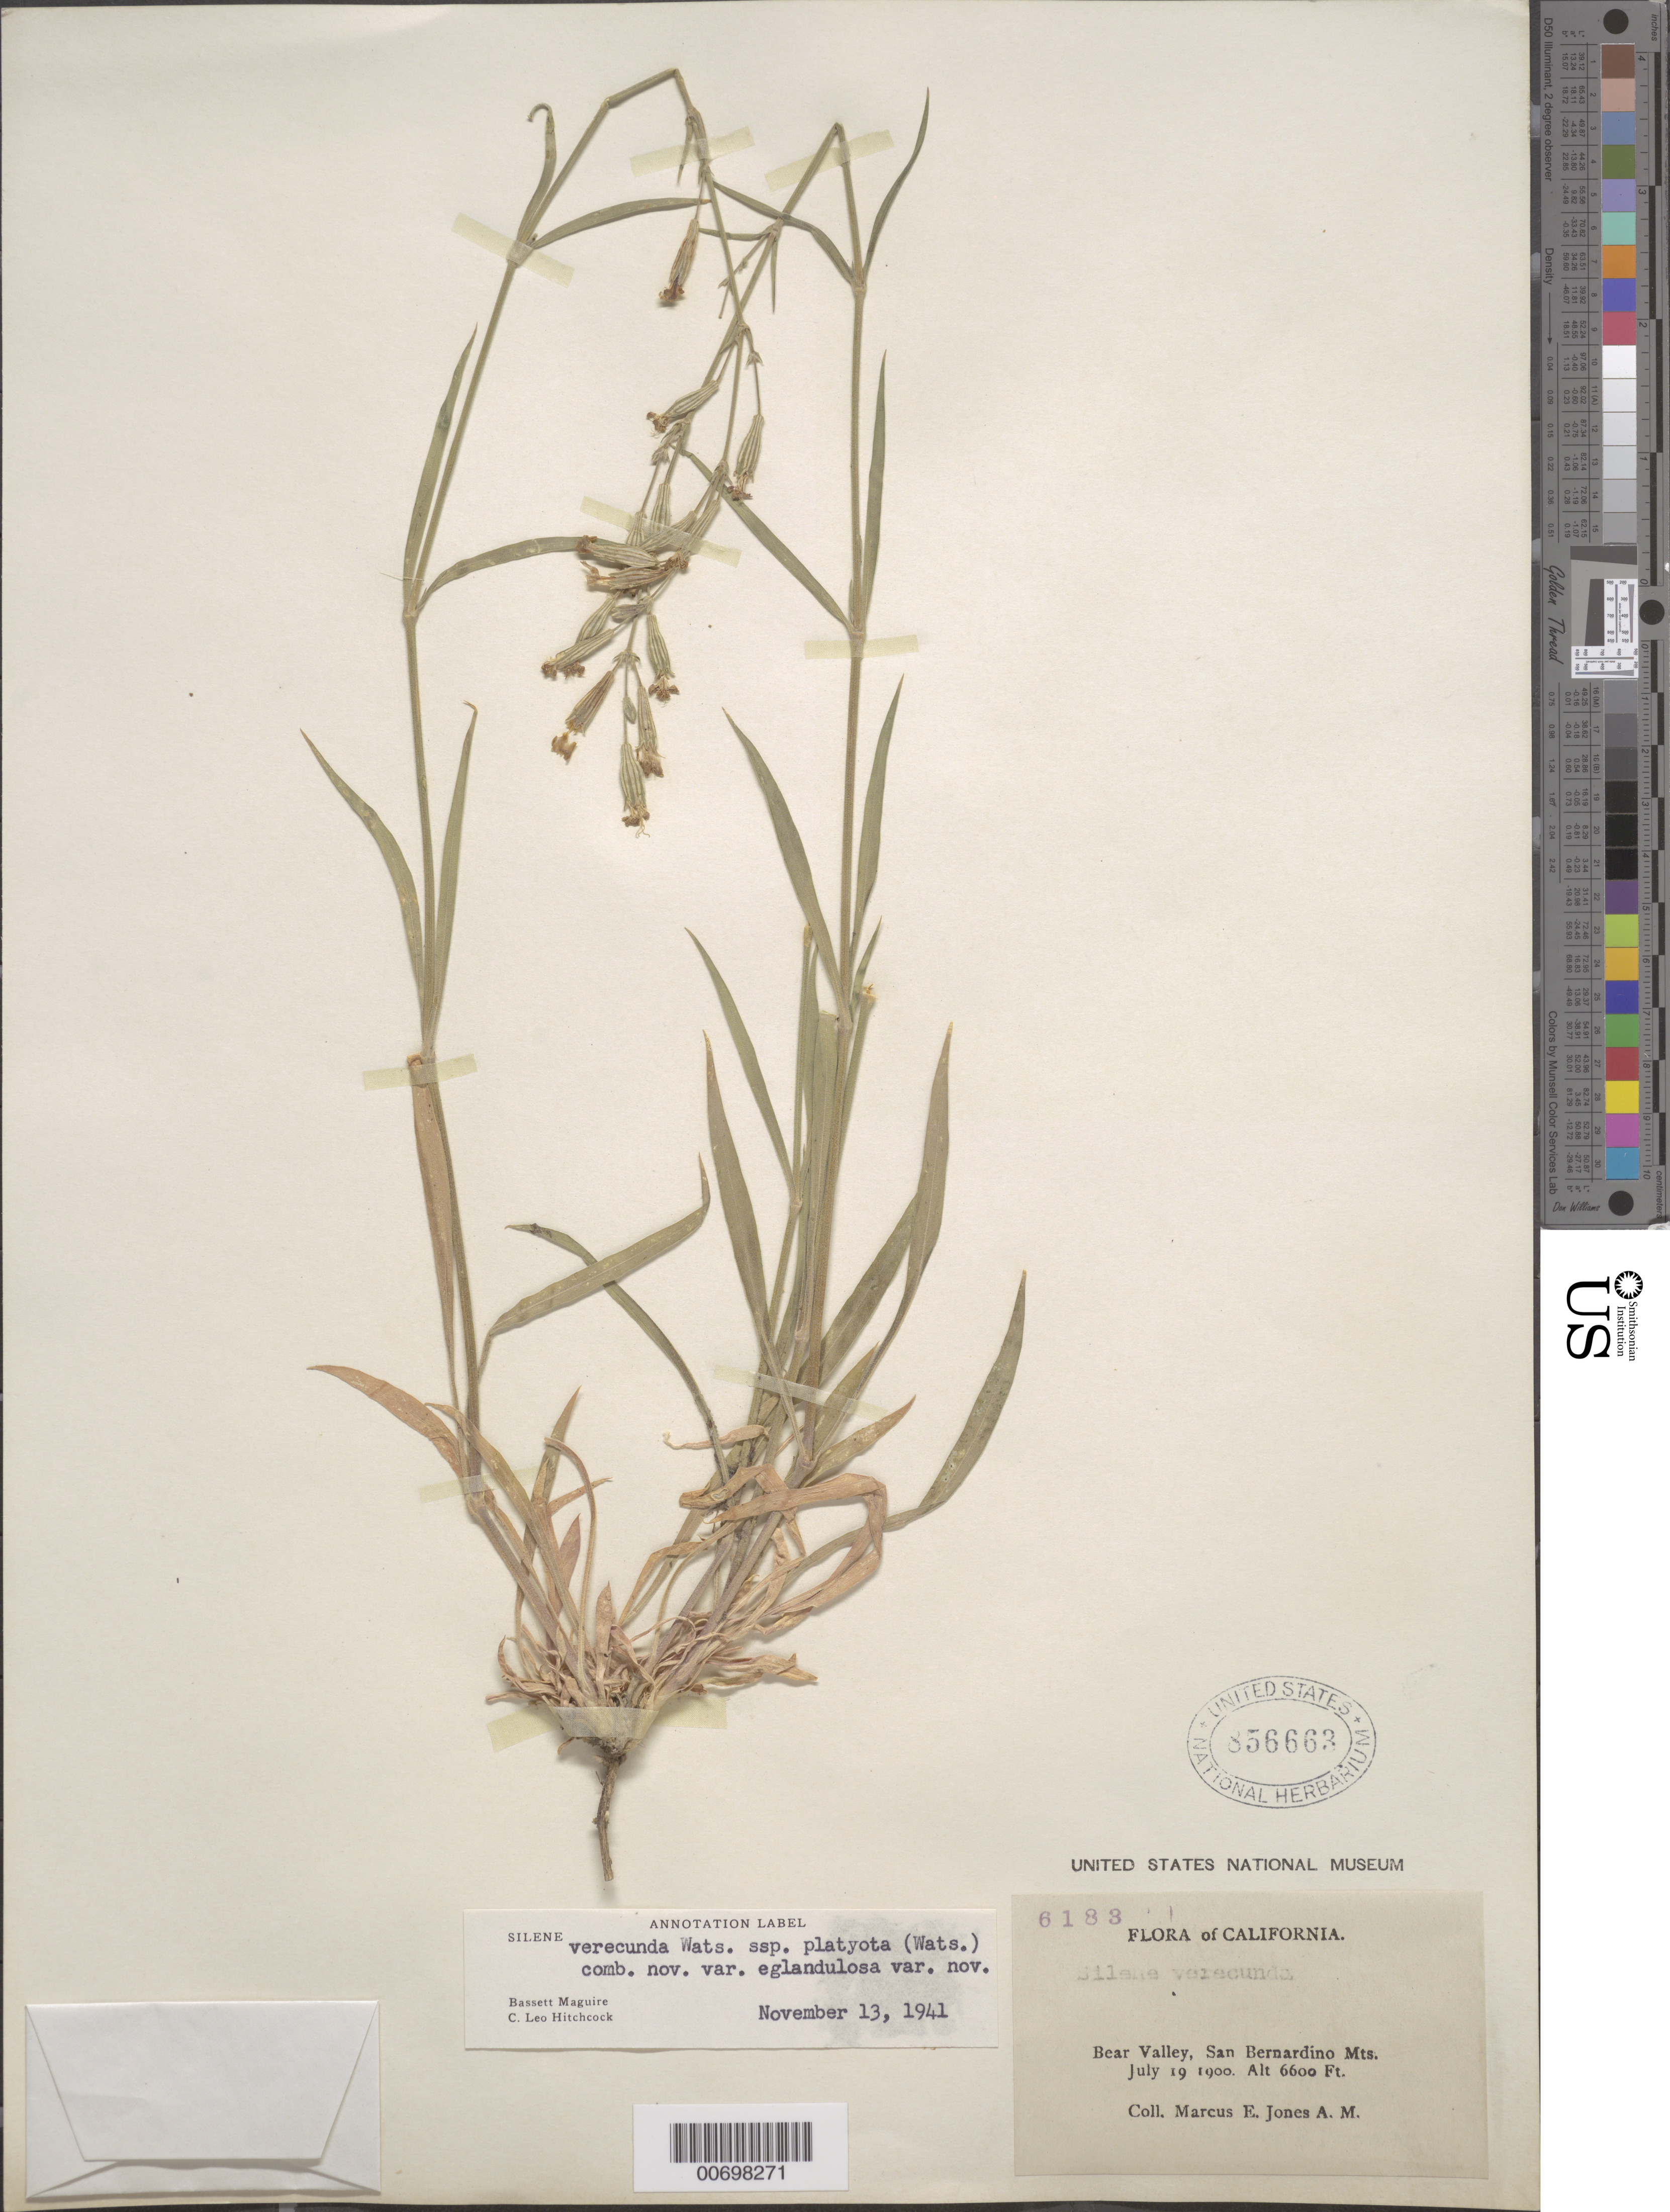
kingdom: Plantae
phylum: Tracheophyta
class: Magnoliopsida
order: Caryophyllales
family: Caryophyllaceae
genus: Silene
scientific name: Silene verecunda var. eglandulosa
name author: C.L. Hitchc. & Maguire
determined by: Maguire, B.; Hitchcock, C. L.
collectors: M. E. Jones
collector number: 6183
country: United States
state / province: California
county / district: San Bernardino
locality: Bear Valley, San Bernardino Mts.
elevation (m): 2012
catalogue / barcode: US 856663